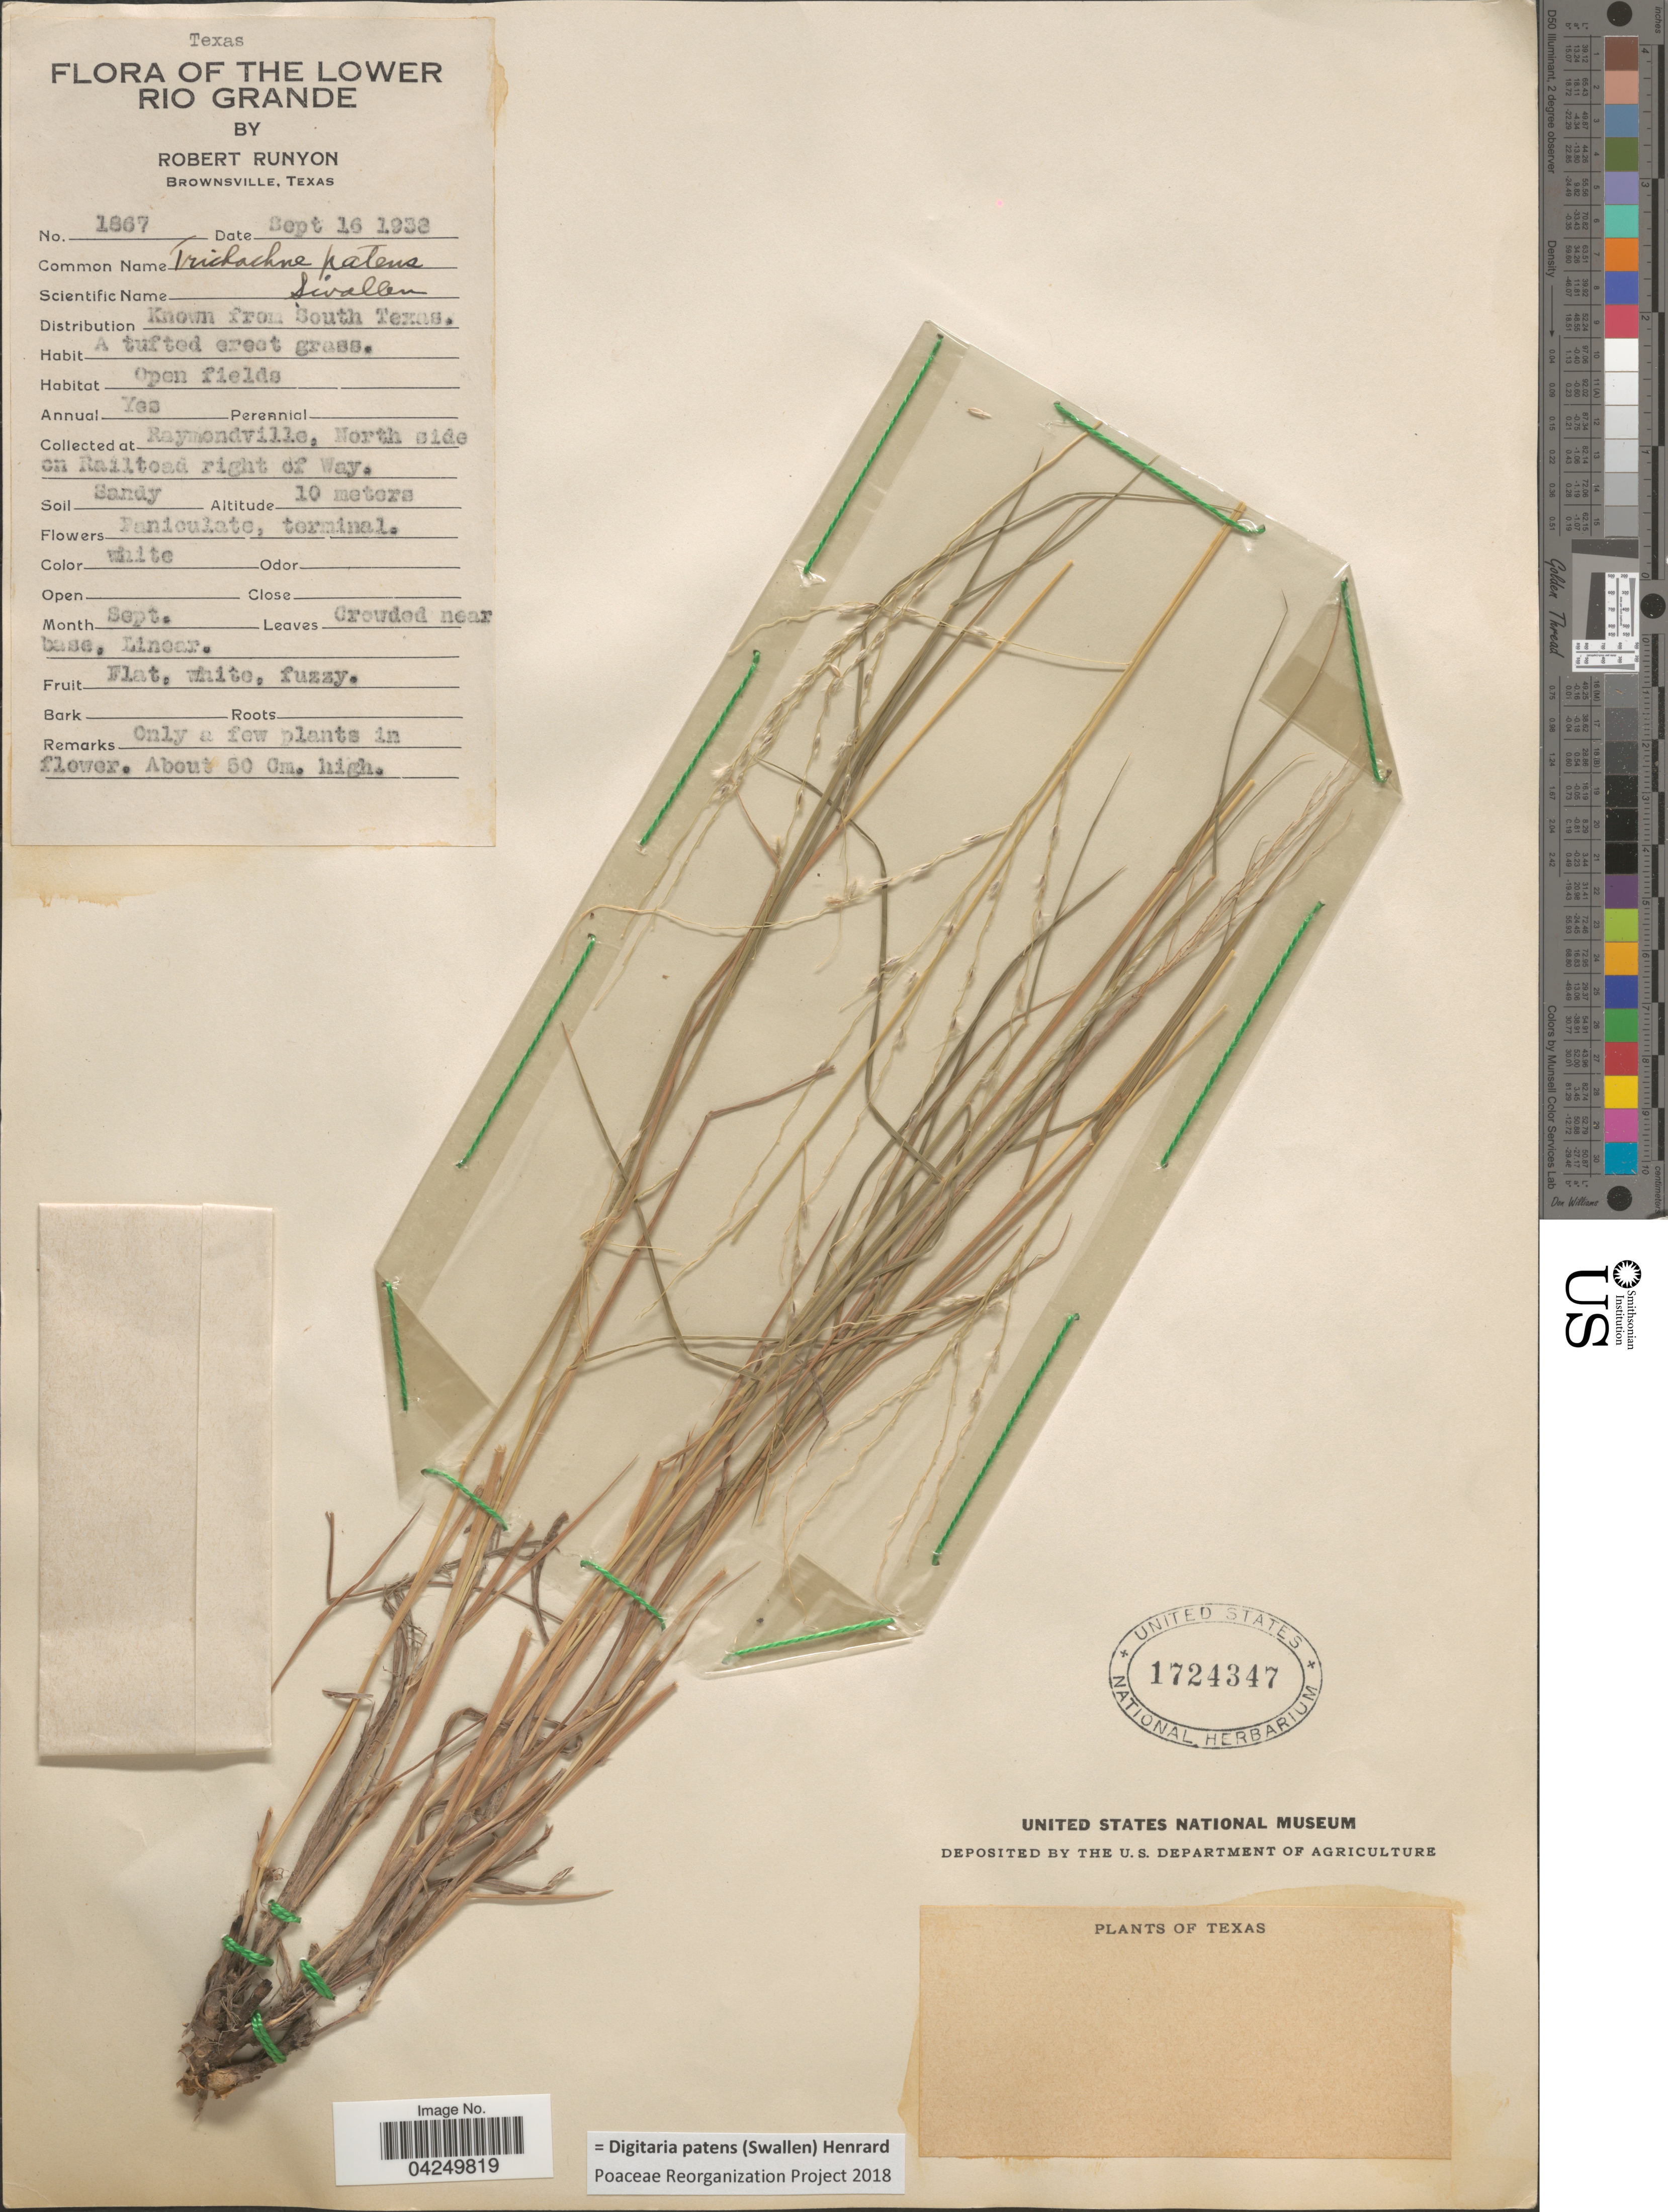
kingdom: Plantae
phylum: Tracheophyta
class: Liliopsida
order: Poales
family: Poaceae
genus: Digitaria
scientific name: Digitaria patens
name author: (Swallen) Henr.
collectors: R. Runyon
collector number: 1867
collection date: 1932-09-16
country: United States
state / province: Texas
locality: Lower Rio Grande. Raymondville, North side on Railtoad right of Way.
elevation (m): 10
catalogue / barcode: US 1724347